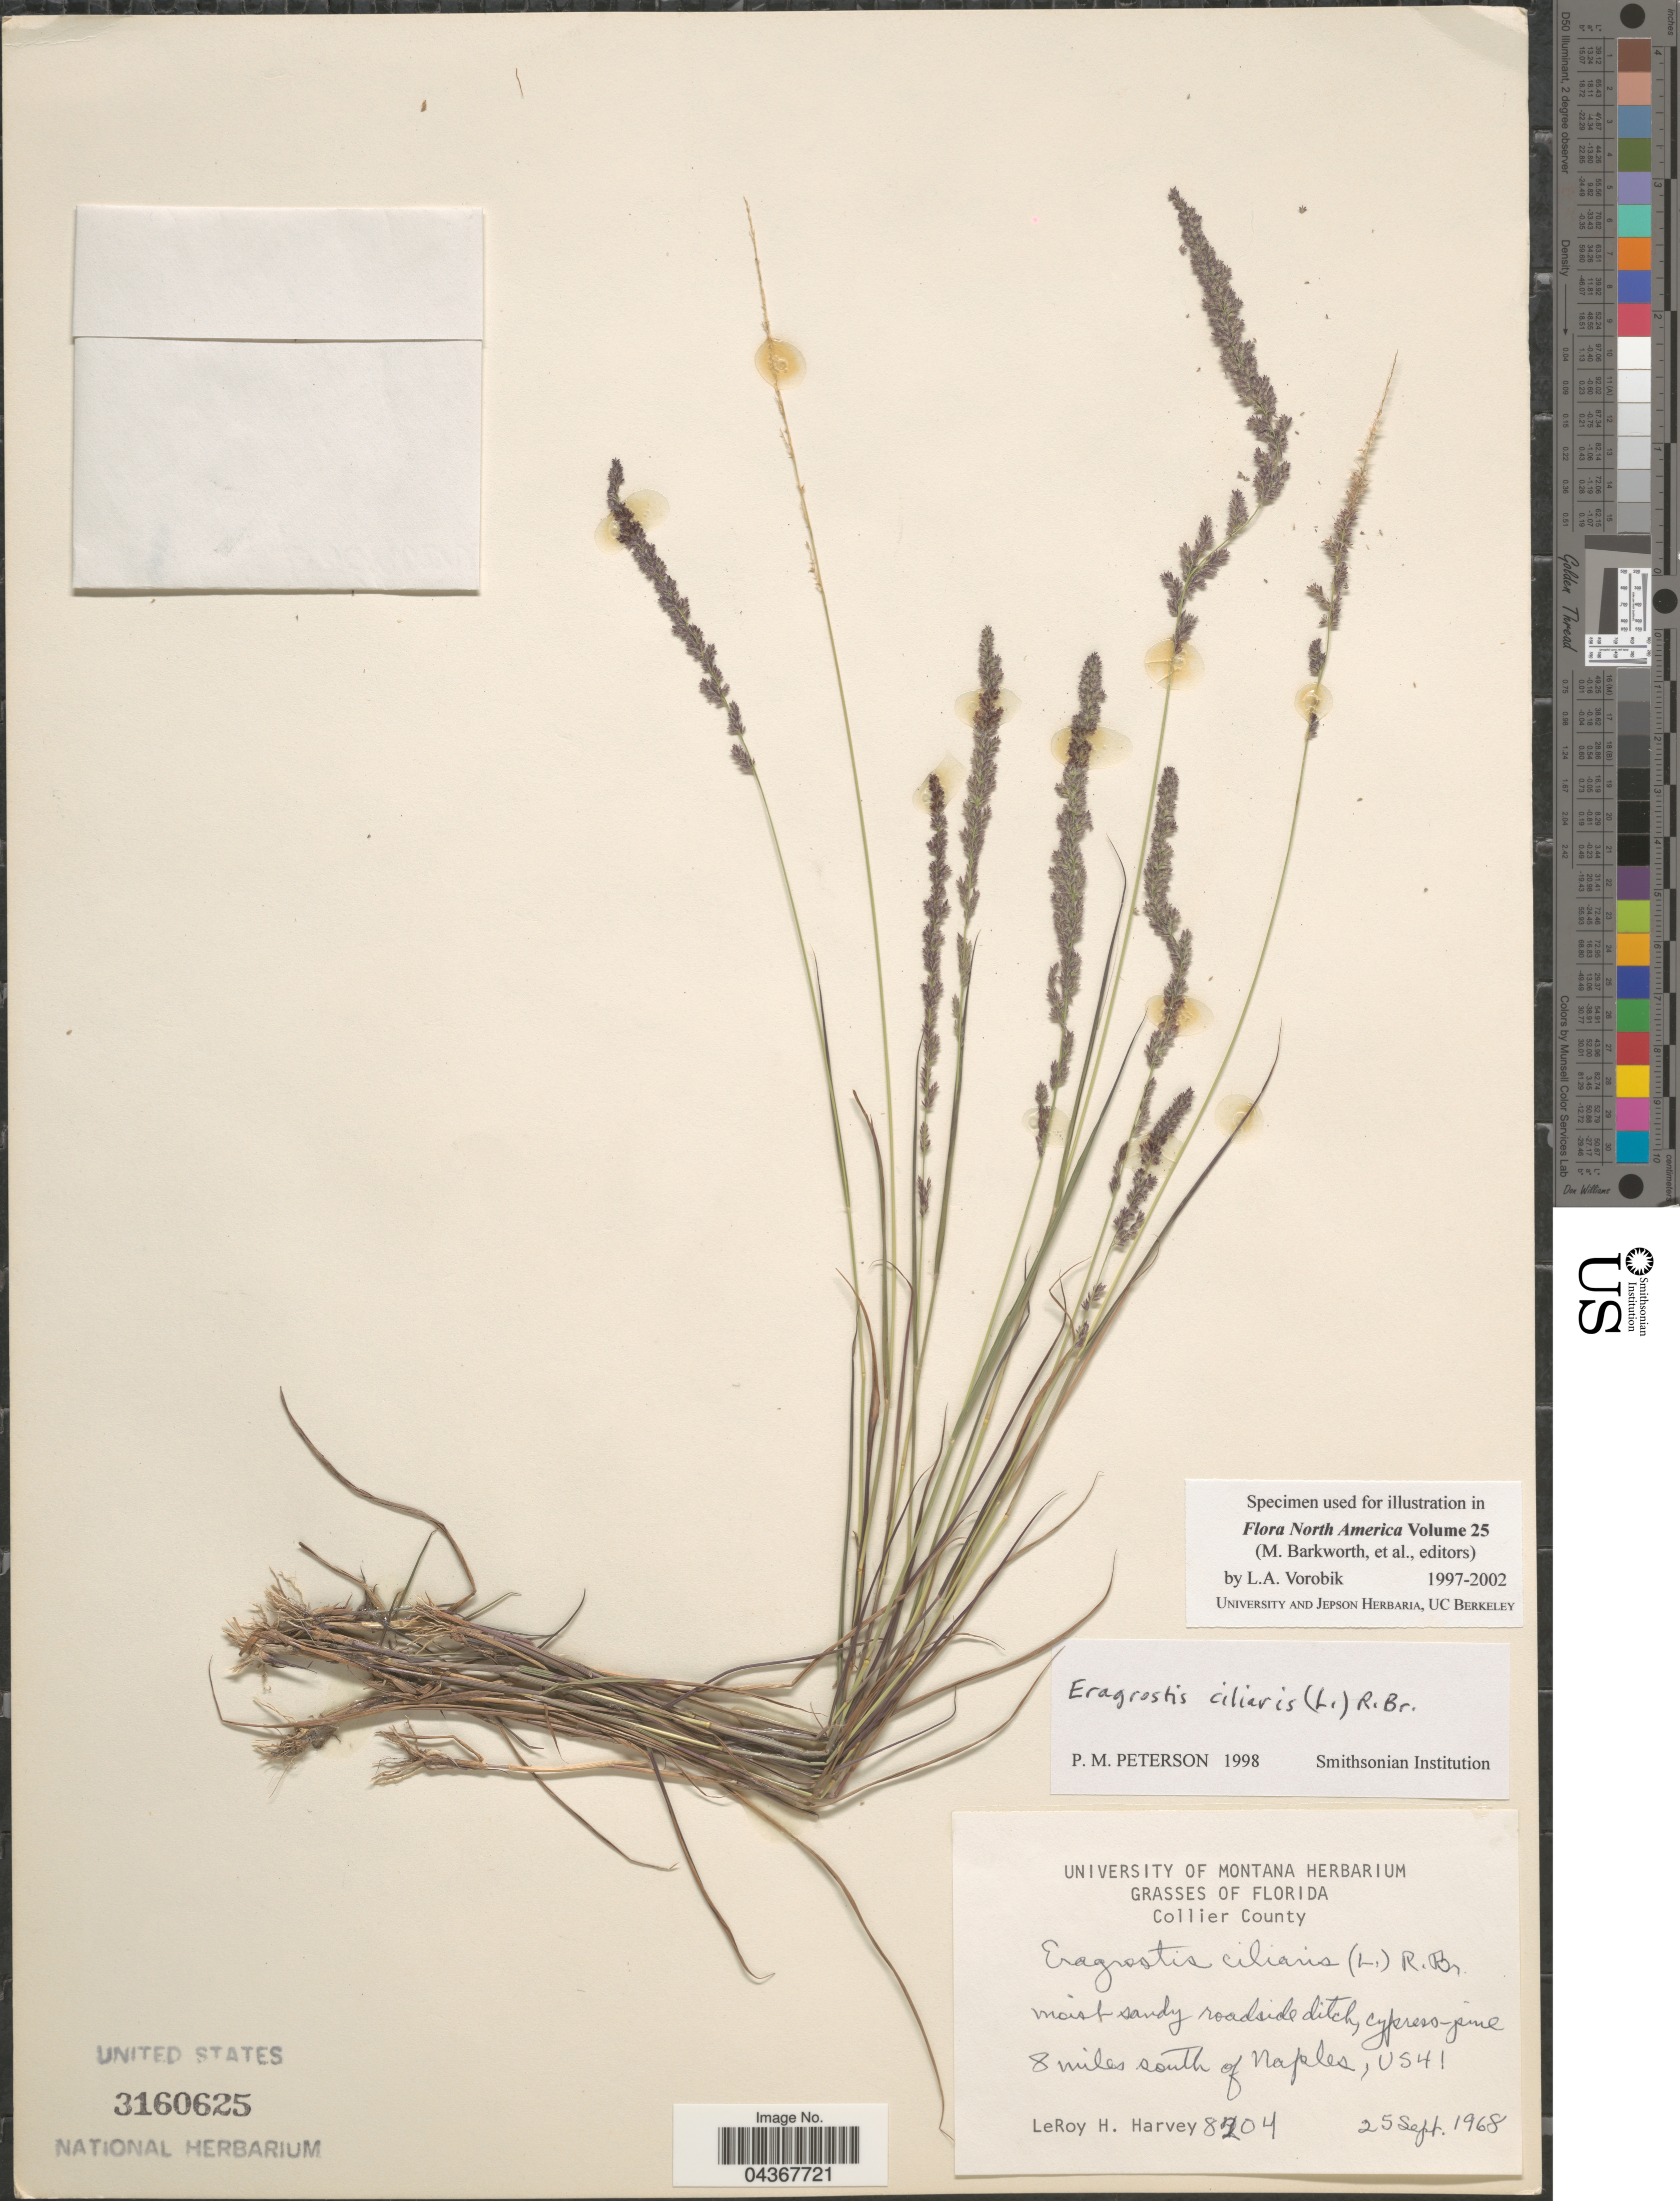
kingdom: Plantae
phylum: Tracheophyta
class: Liliopsida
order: Poales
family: Poaceae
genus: Eragrostis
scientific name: Eragrostis ciliaris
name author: (L.) R. Br.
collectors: L. H. Harvey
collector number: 8204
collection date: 1968-09-25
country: United States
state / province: Florida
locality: Collier County. 8 miles south of Naples, US 41.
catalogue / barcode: US 3160625